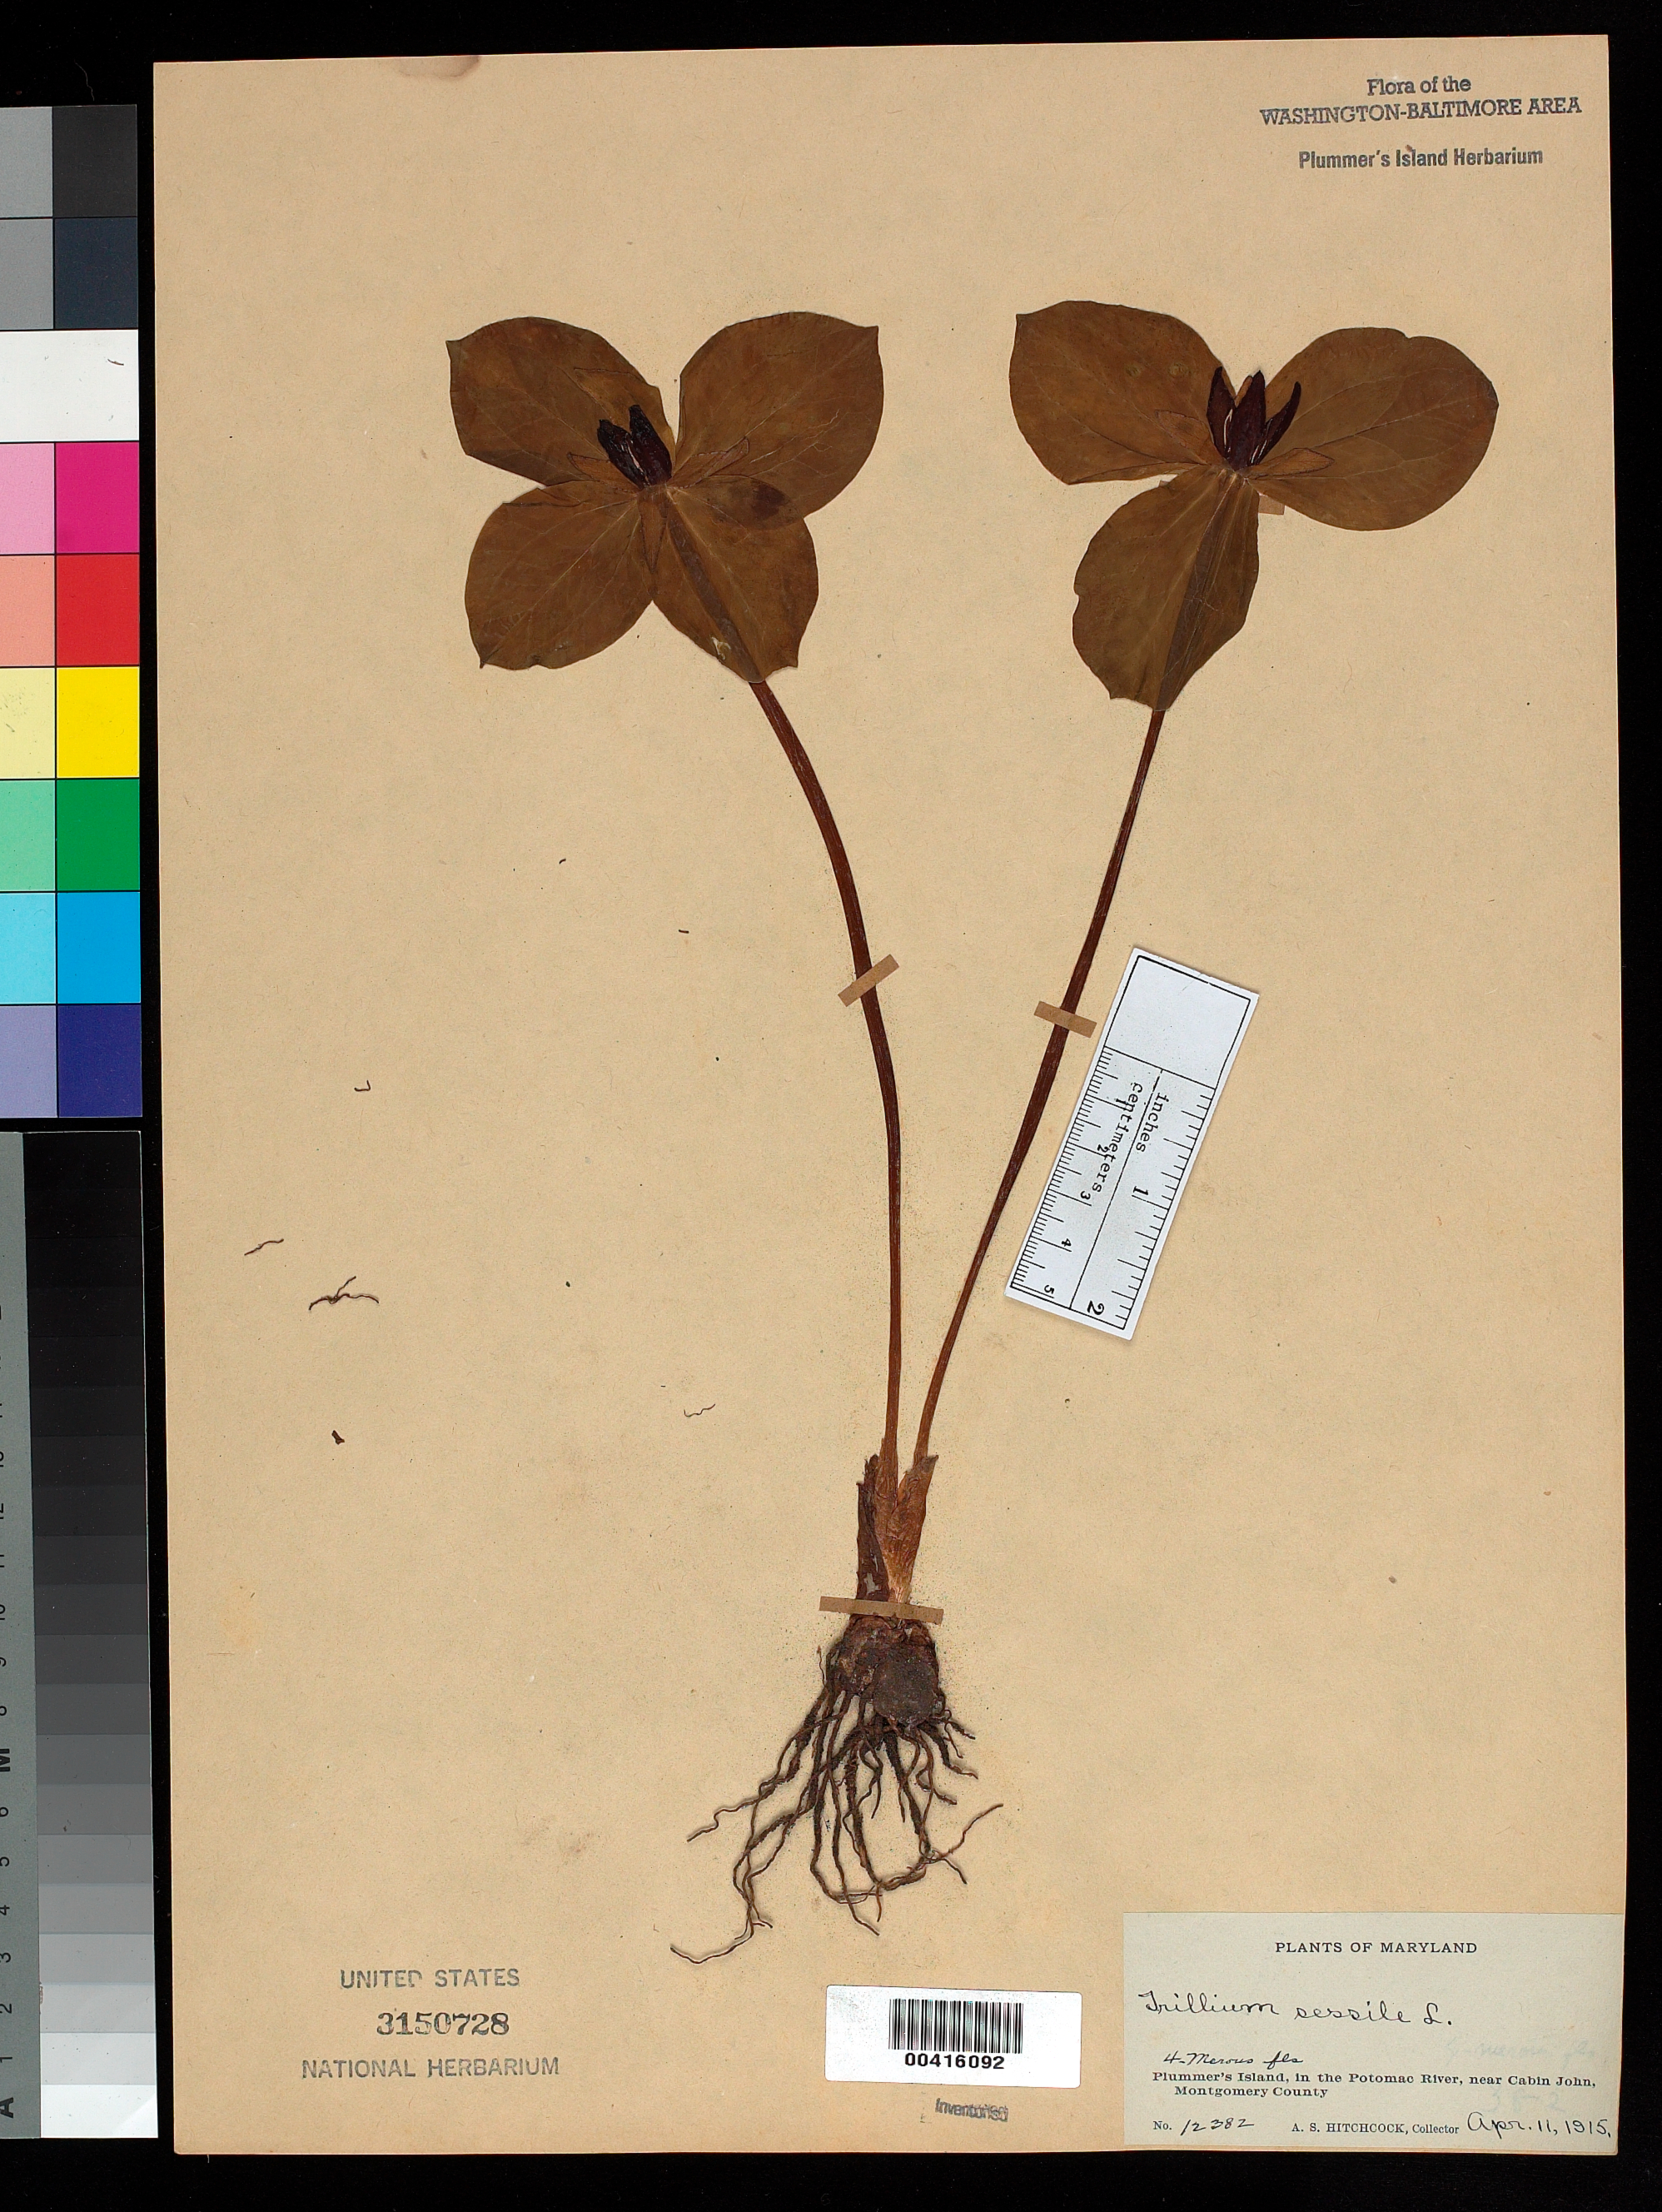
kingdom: Plantae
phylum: Tracheophyta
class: Liliopsida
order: Liliales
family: Melanthiaceae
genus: Trillium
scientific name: Trillium sessile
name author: L.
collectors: A. S. Hitchcock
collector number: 12382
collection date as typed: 11 Apr 1915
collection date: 1915-04-11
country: United States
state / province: Maryland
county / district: Montgomery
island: Plummers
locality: Plummer's Island C. & O. Canal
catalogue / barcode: US 3150728